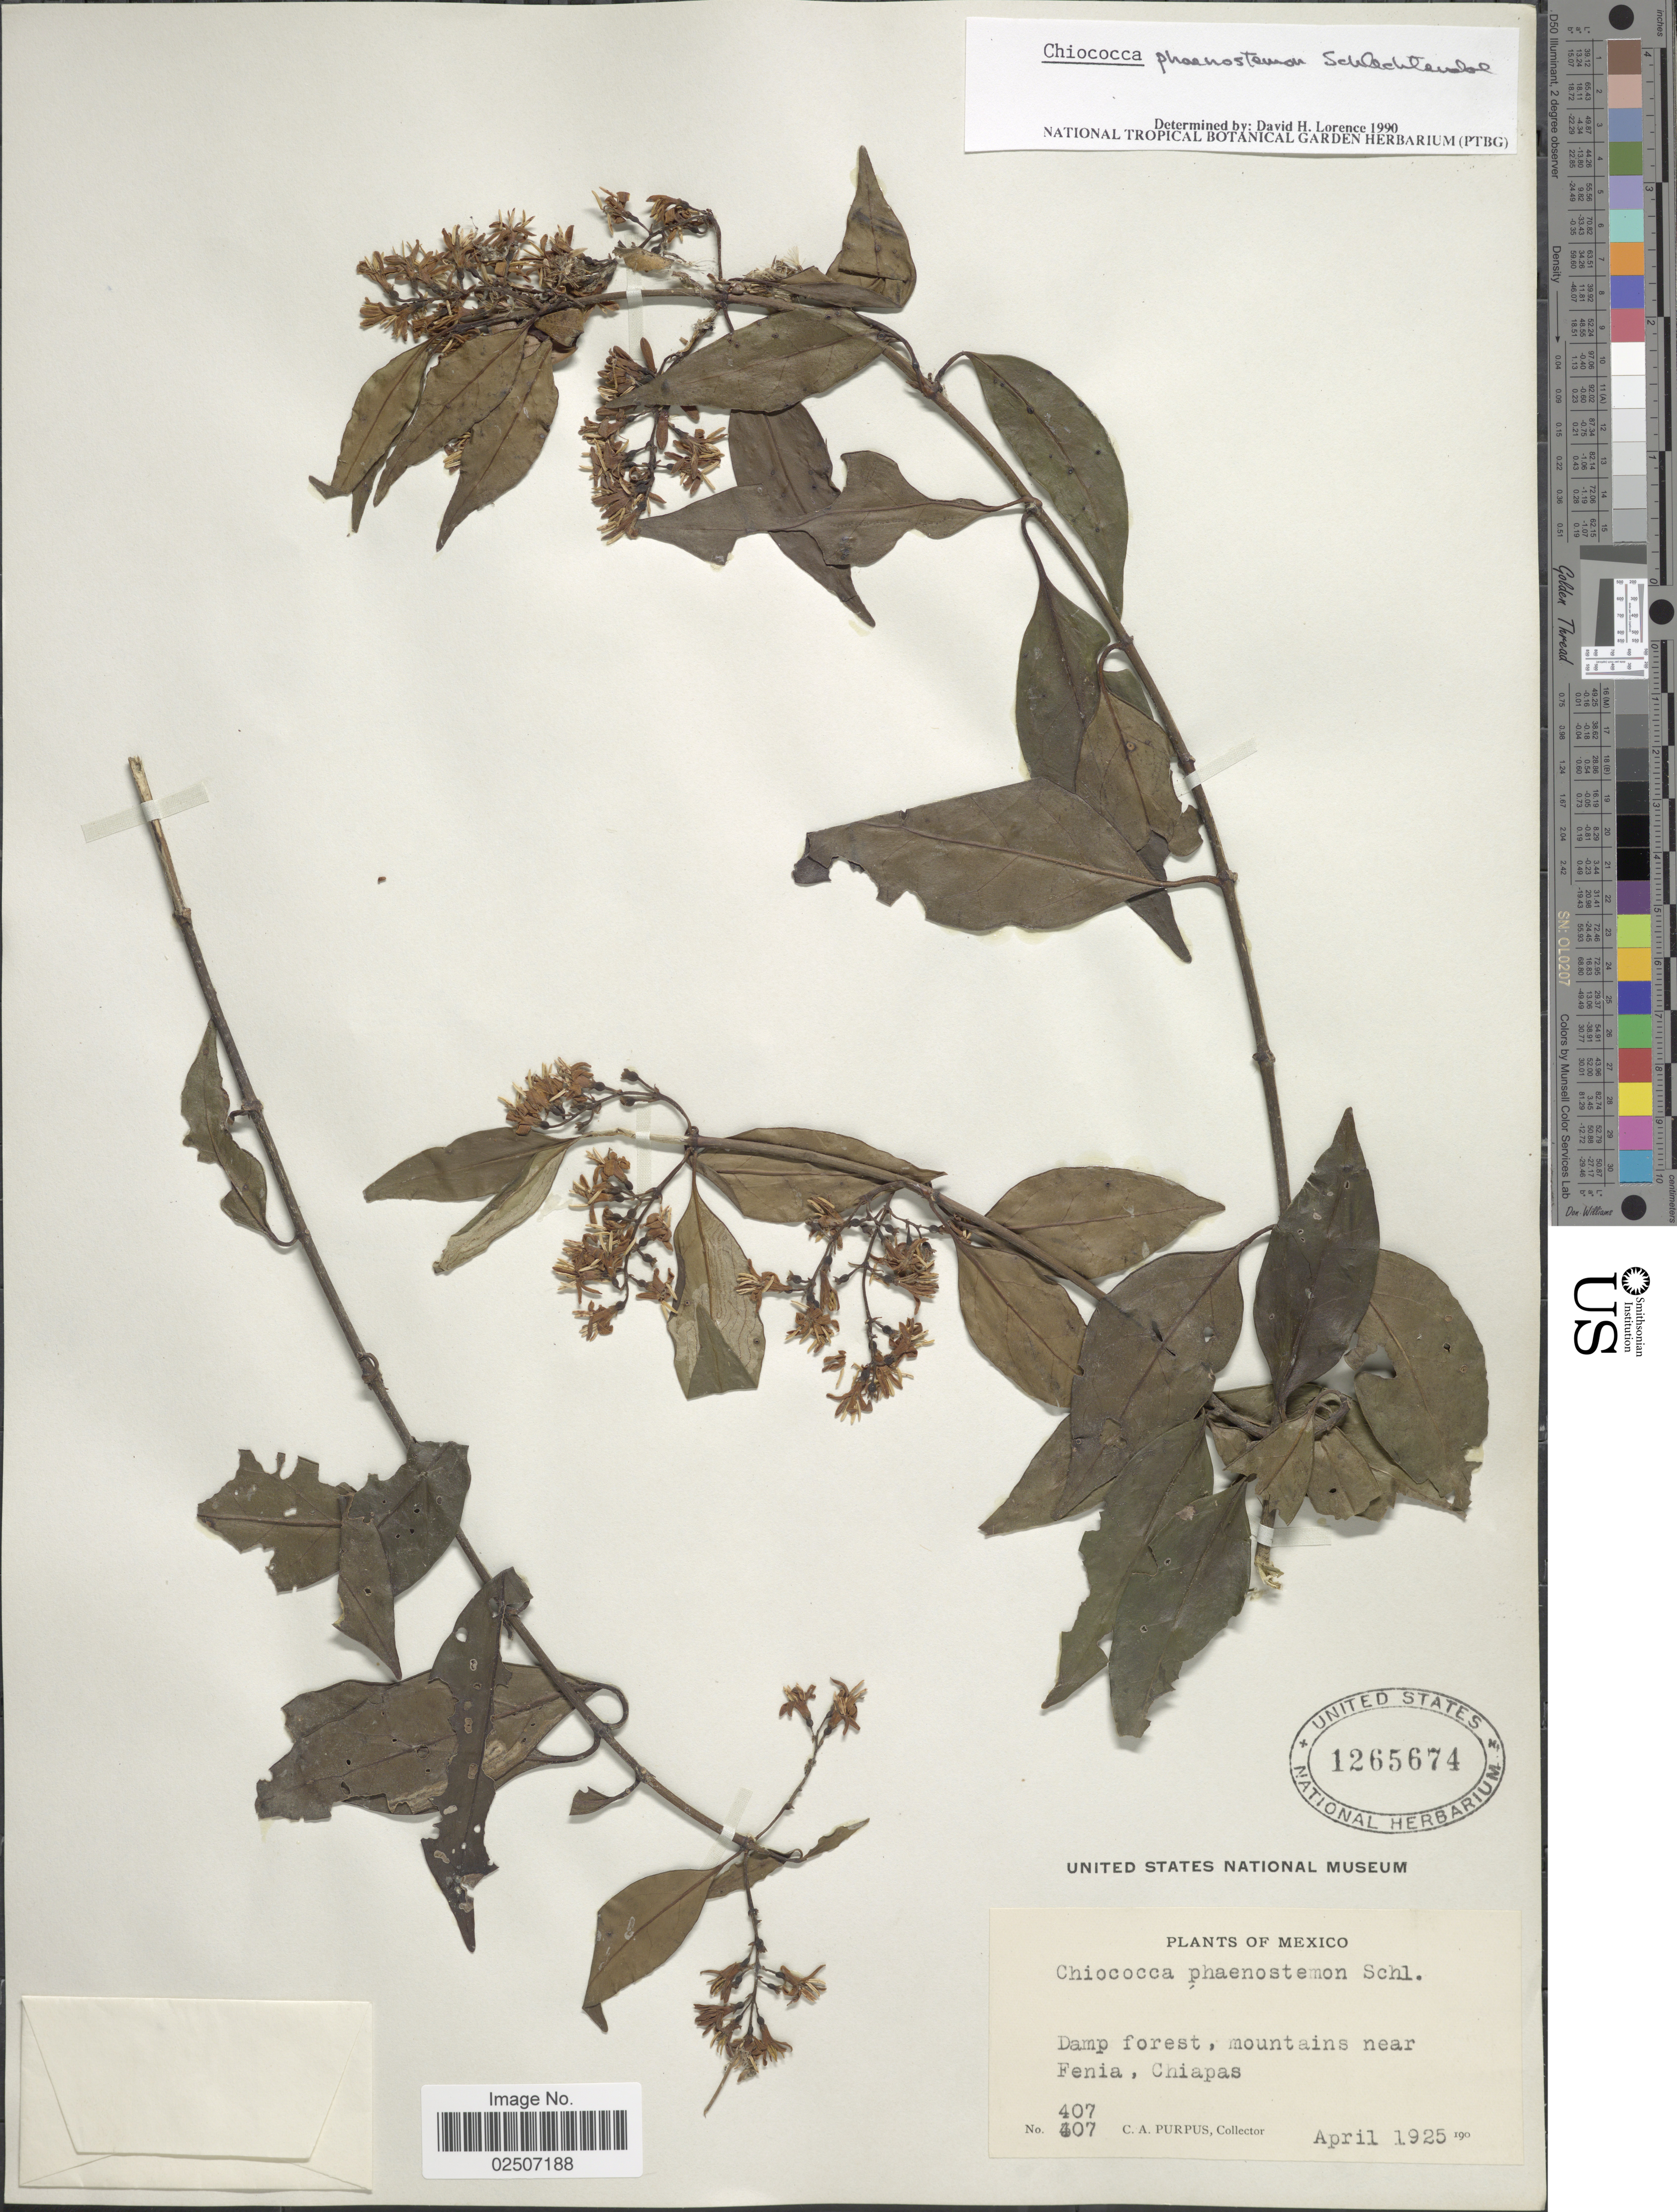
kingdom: Plantae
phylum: Tracheophyta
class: Magnoliopsida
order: Gentianales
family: Rubiaceae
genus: Chiococca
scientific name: Chiococca pachyphylla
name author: Wernham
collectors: C. A. Purpus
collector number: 407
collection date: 1925-04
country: Mexico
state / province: Chiapas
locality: Damp forests, mountains near Fenia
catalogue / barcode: US 1265674